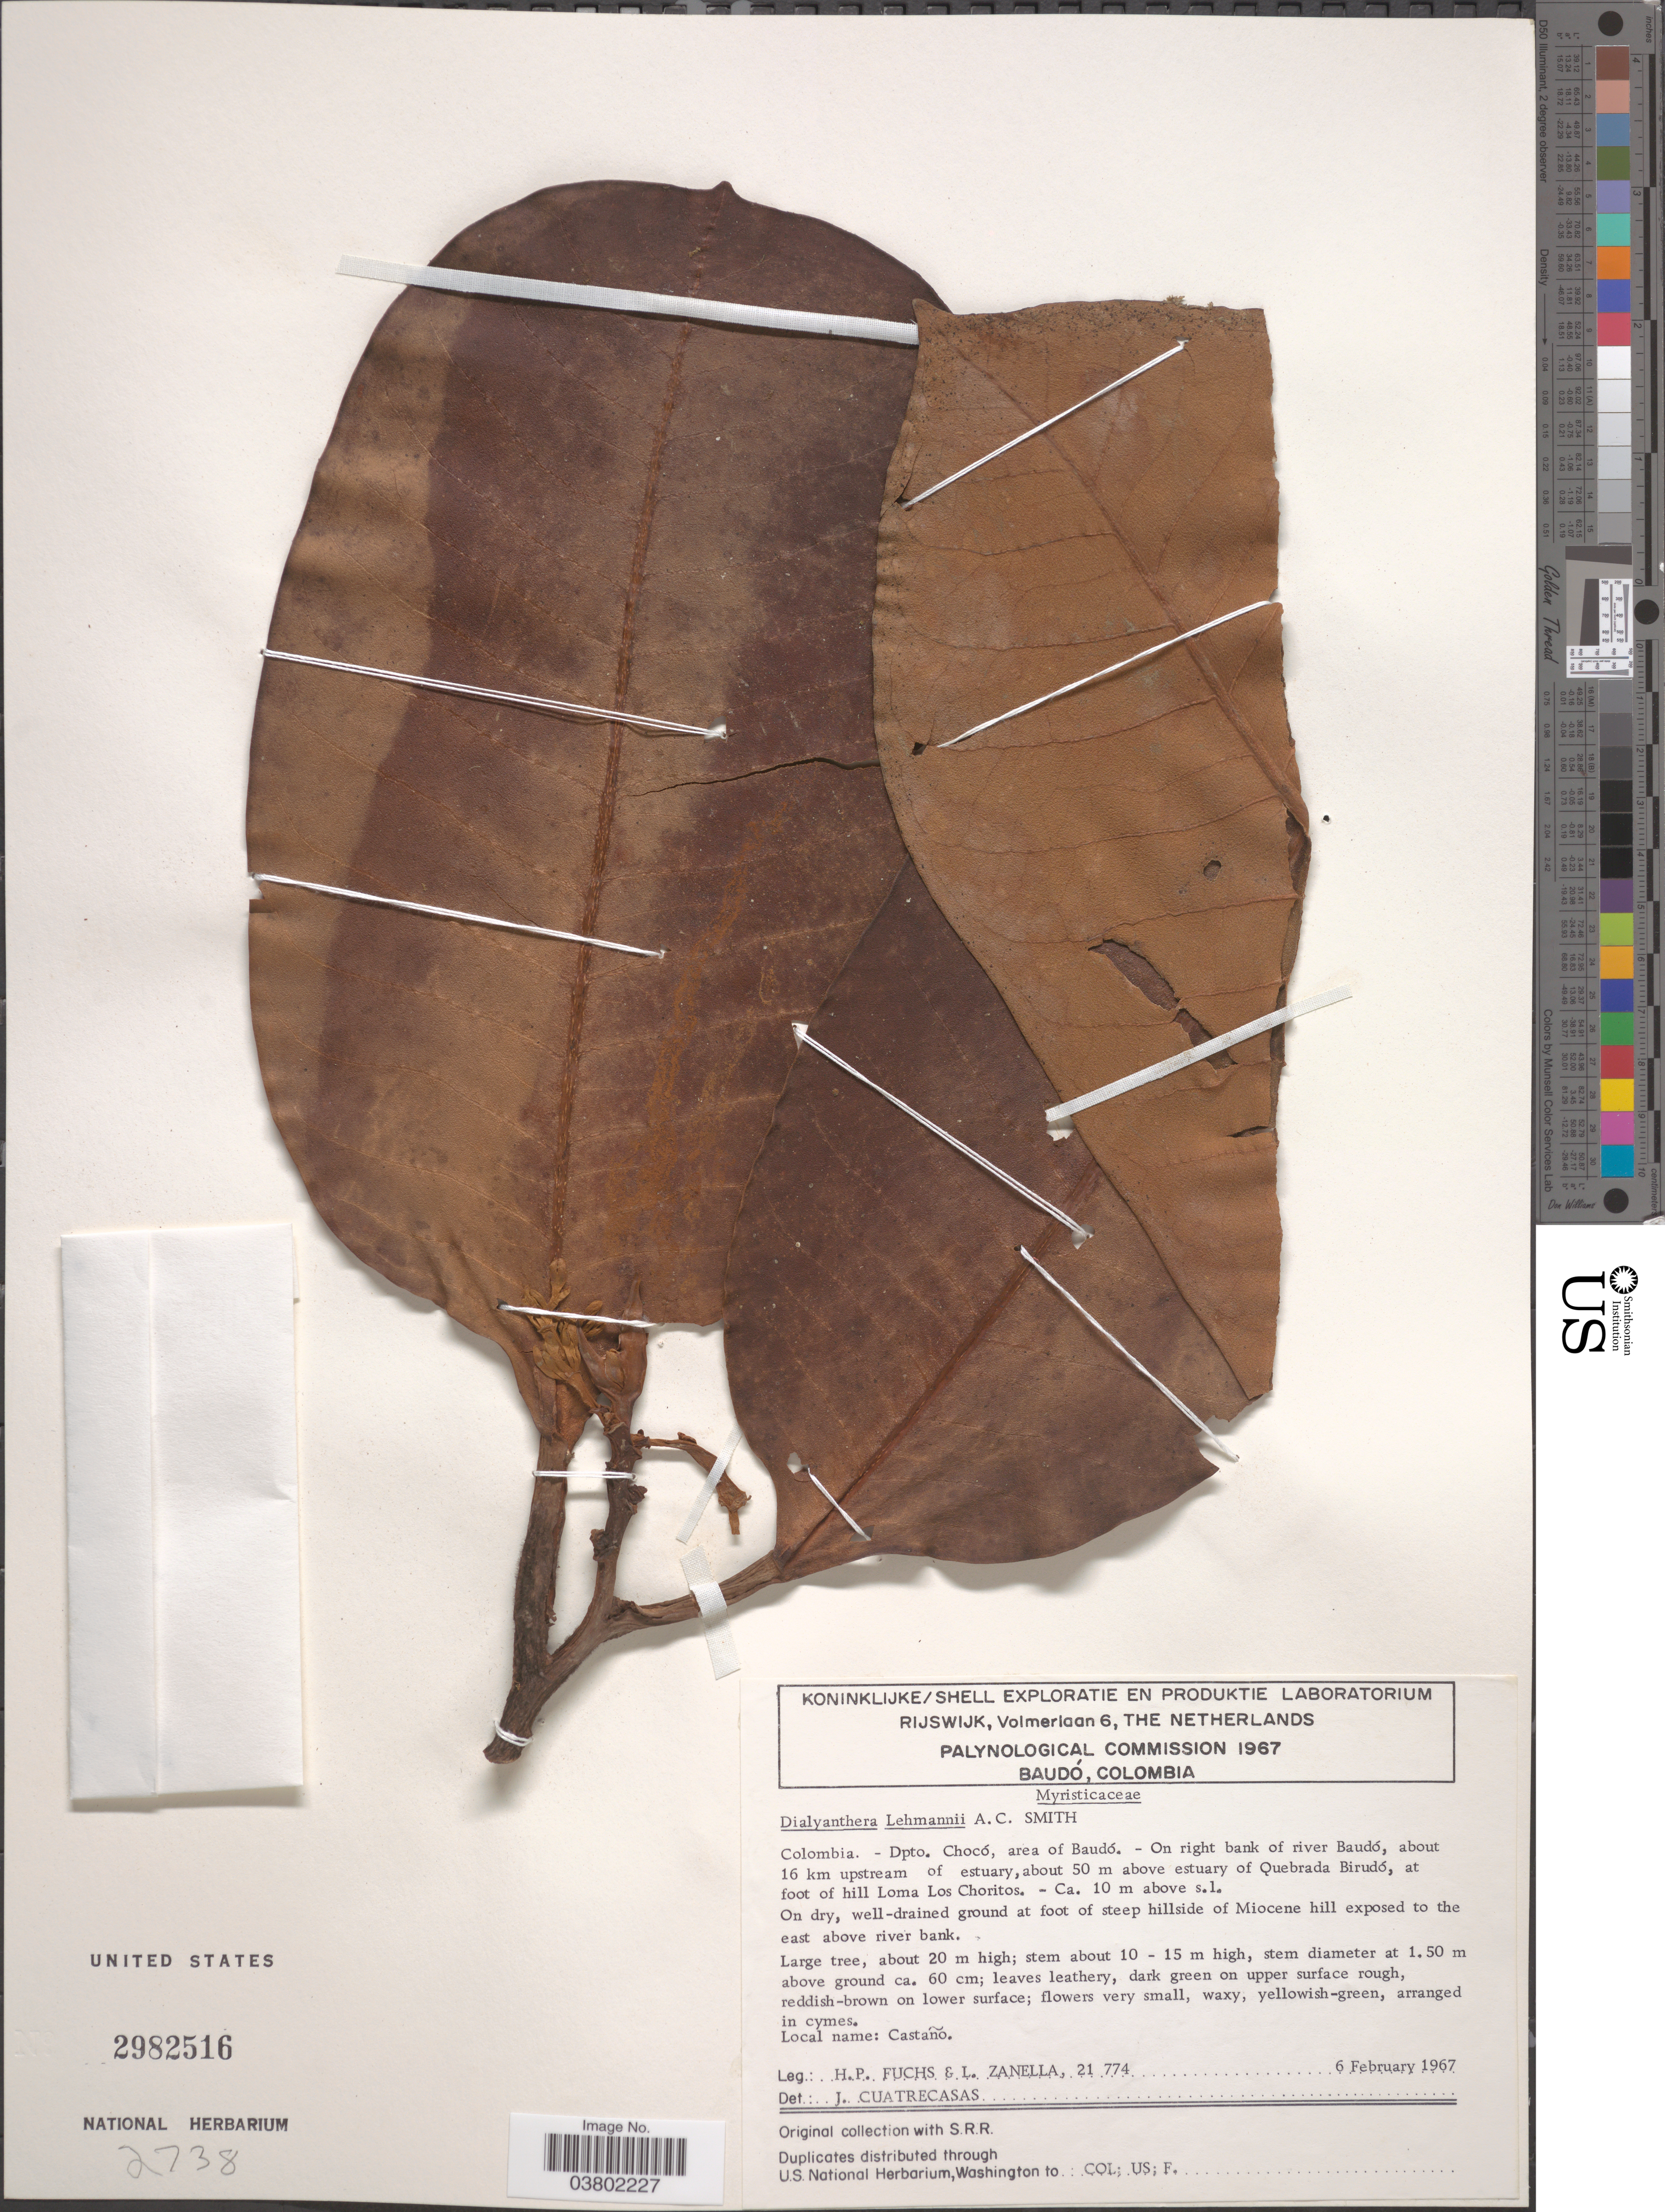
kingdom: Plantae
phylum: Tracheophyta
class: Magnoliopsida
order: Magnoliales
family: Myristicaceae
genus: Otoba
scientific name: Otoba lehmannii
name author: (A.C. Sm.) A.H. Gentry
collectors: H. P. Fuchs & L. Zanella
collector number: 21774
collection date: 1967-02-06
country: Colombia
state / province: Chocó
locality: Dpto. Chocó, area of Baudó. - On right bank of river Baudó, about 16 km upstream of estuary, about 50 m above estuary of Quebrada Birudó, at foot of hill Loma Los Choritos.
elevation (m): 10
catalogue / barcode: US 2982516